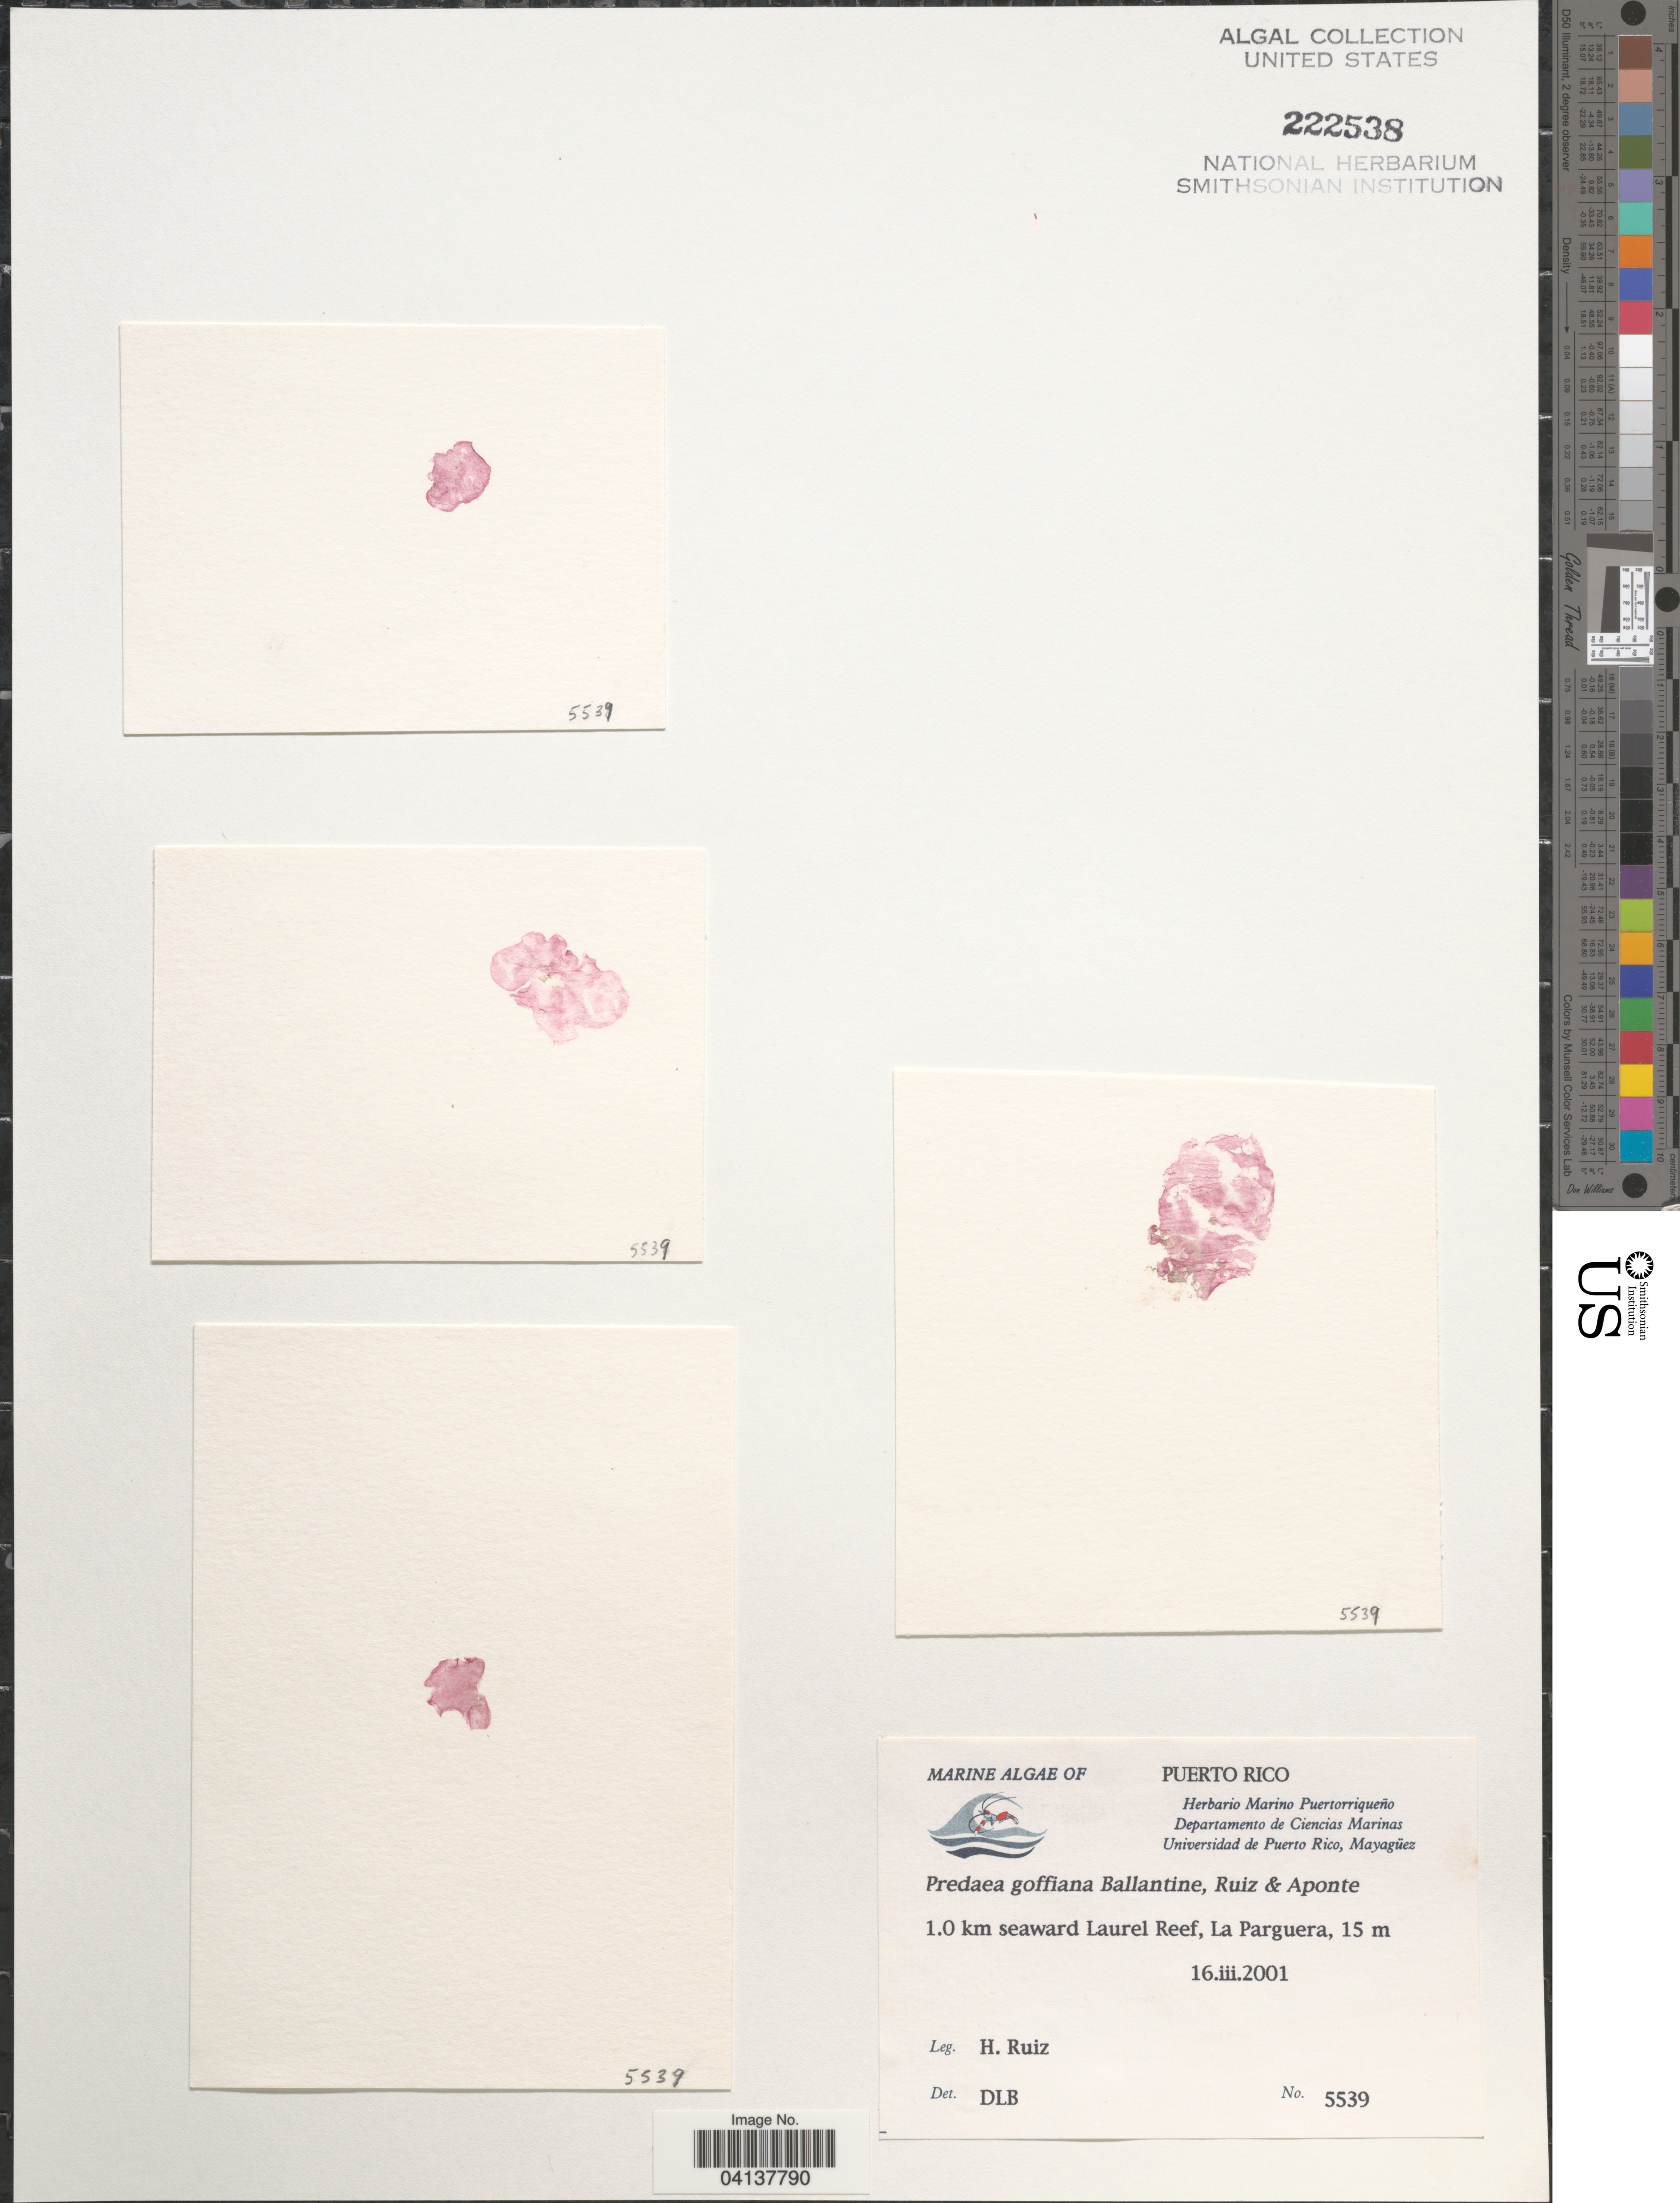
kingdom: Plantae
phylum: Rhodophyta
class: Florideophyceae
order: Nemastomatales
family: Nemastomataceae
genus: Predaea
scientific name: Predaea goffiana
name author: D.L. Ballant. et al.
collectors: H. Ruiz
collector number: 5539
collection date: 2001-03-16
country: Puerto Rico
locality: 1.0 km seaward Laurel Reef, La Parguera.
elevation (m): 15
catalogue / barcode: US 222538